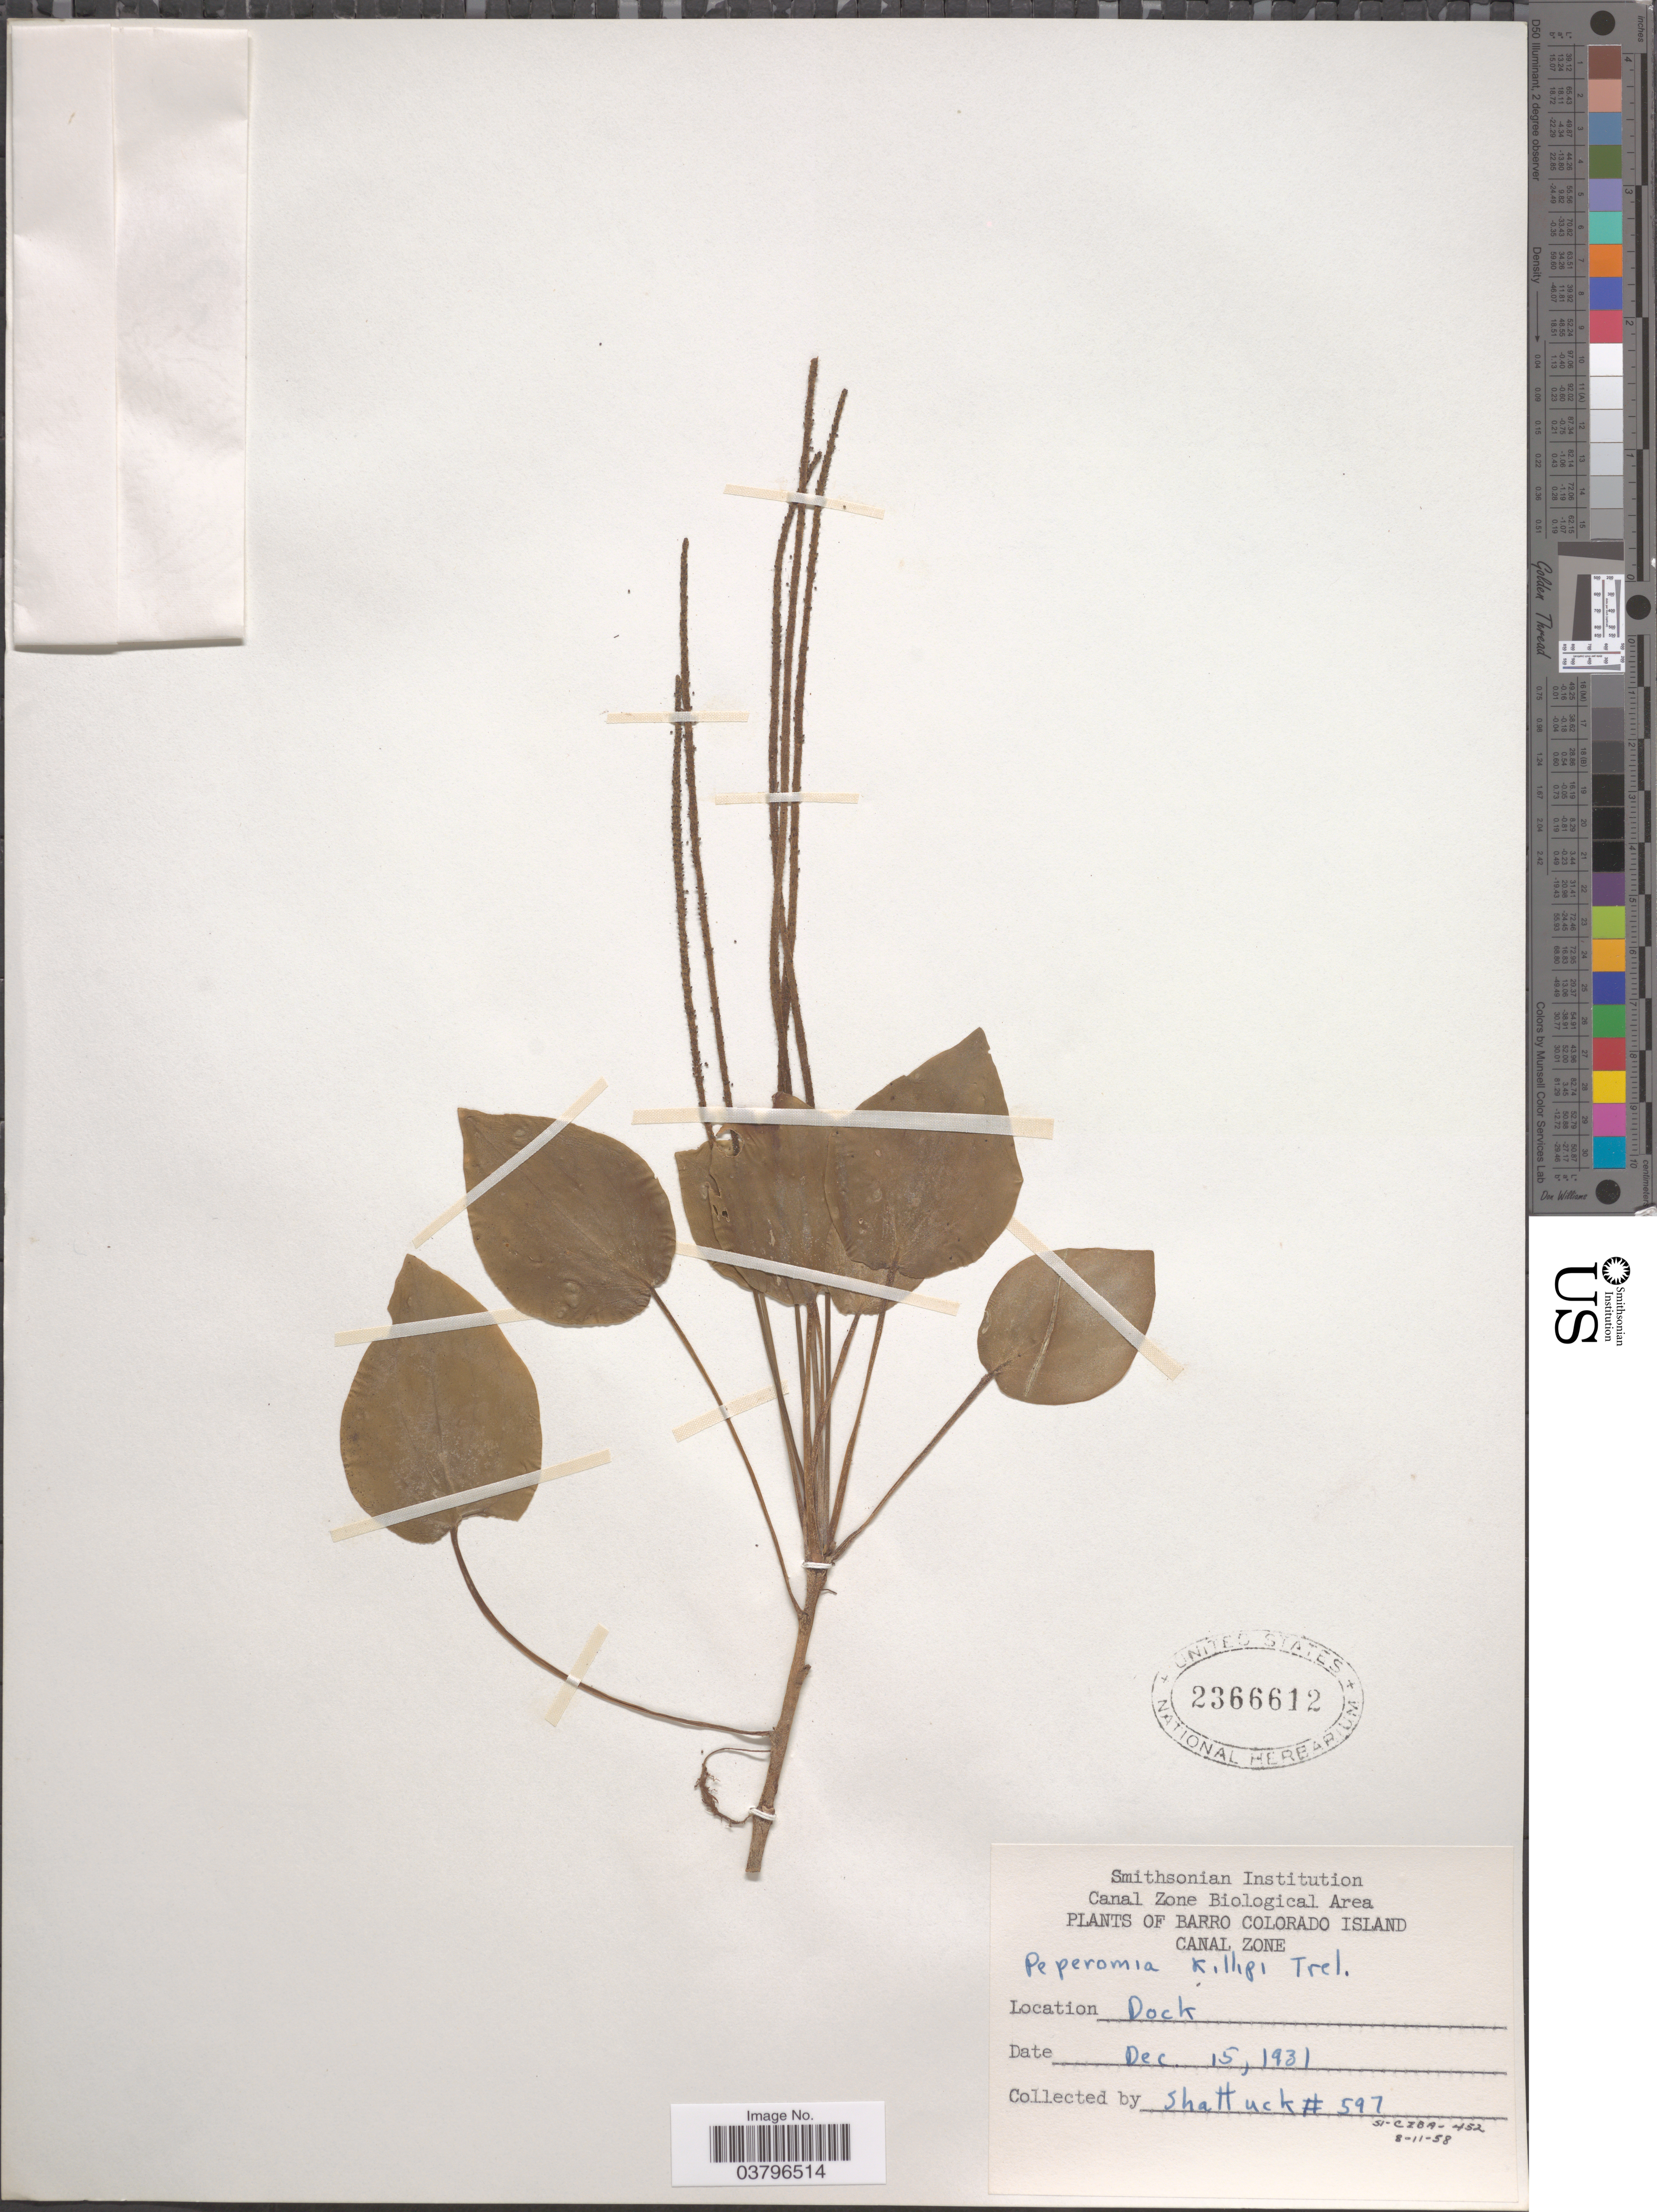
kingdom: Plantae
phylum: Tracheophyta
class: Magnoliopsida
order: Piperales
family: Piperaceae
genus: Peperomia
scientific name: Peperomia tenuifolia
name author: C. DC.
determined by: Jiménez, José Estaban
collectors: Shattuck, --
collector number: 597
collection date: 1931-12-15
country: Panama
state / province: Panamá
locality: Barro Colorado Island. Canal Zone. Dock.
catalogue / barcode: US 2366612